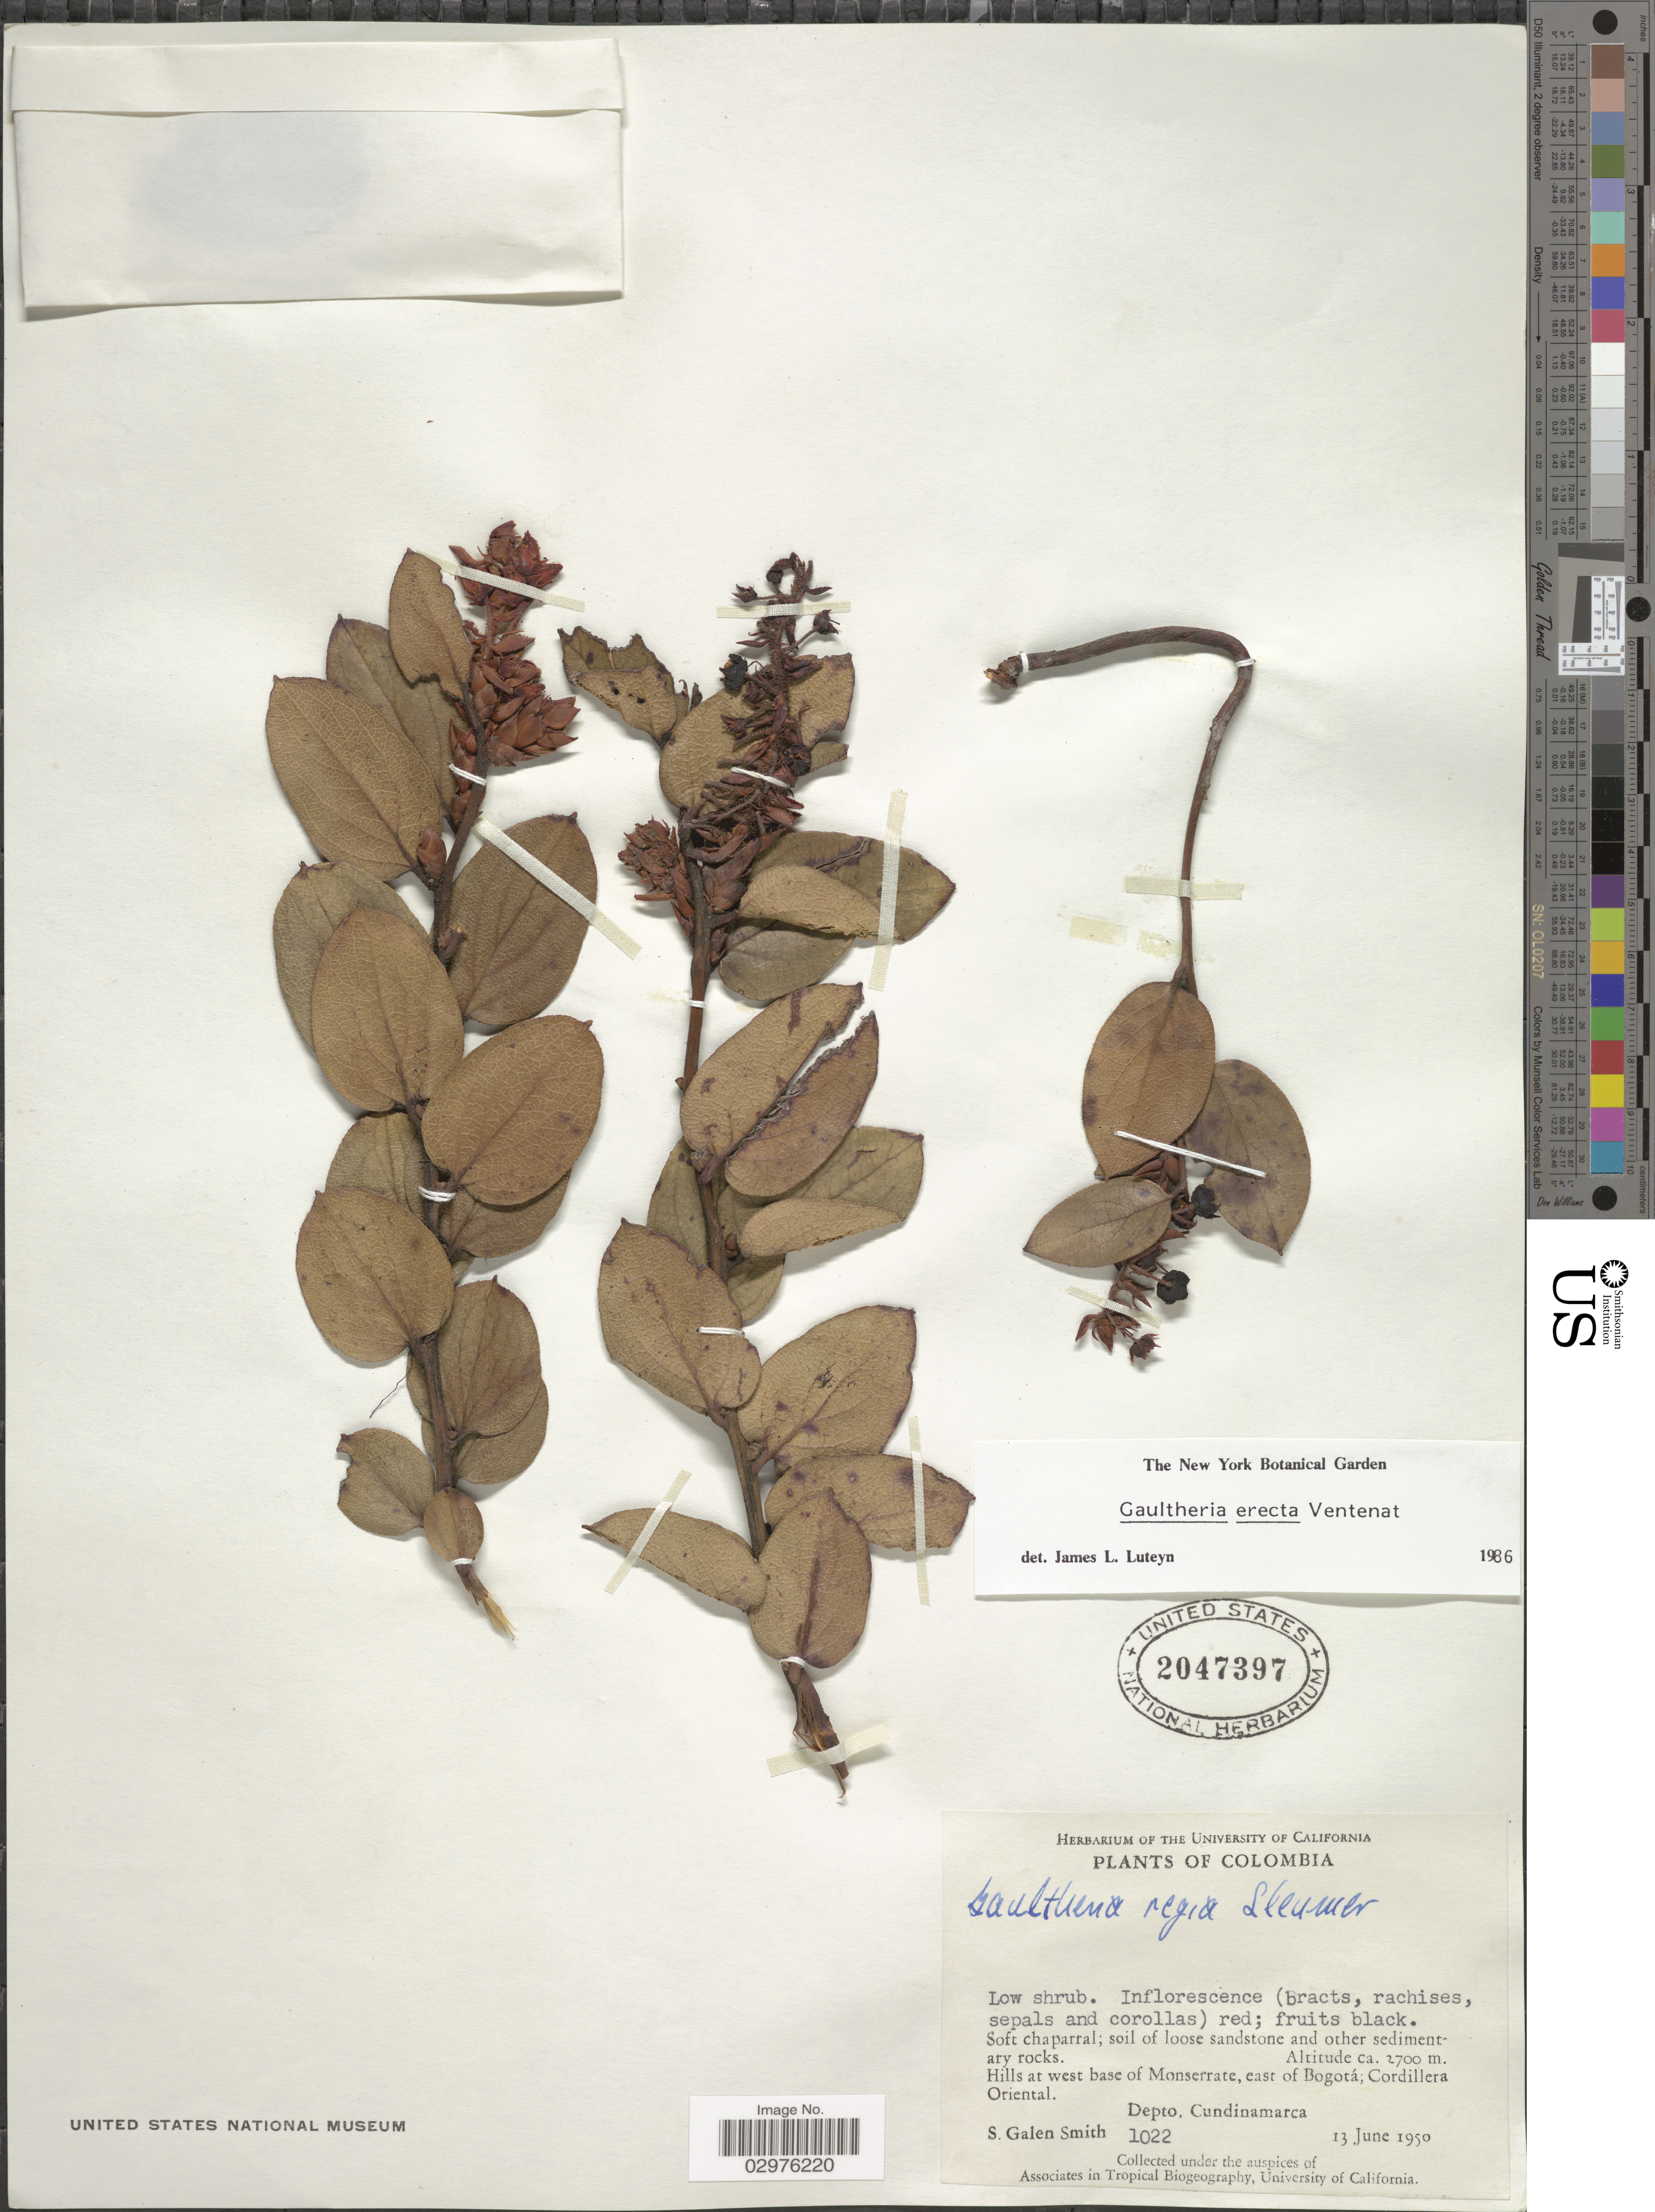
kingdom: Plantae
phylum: Tracheophyta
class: Magnoliopsida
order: Ericales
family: Ericaceae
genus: Gaultheria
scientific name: Gaultheria erecta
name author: Vent.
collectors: S. G. Smith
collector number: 1022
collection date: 1950-06-13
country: Colombia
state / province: Cundinamarca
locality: Hills at west base of Monserrate, east of Bogotá; Cordillera Oriental. Depto. Cundinamarca.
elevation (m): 2700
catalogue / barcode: US 2047397